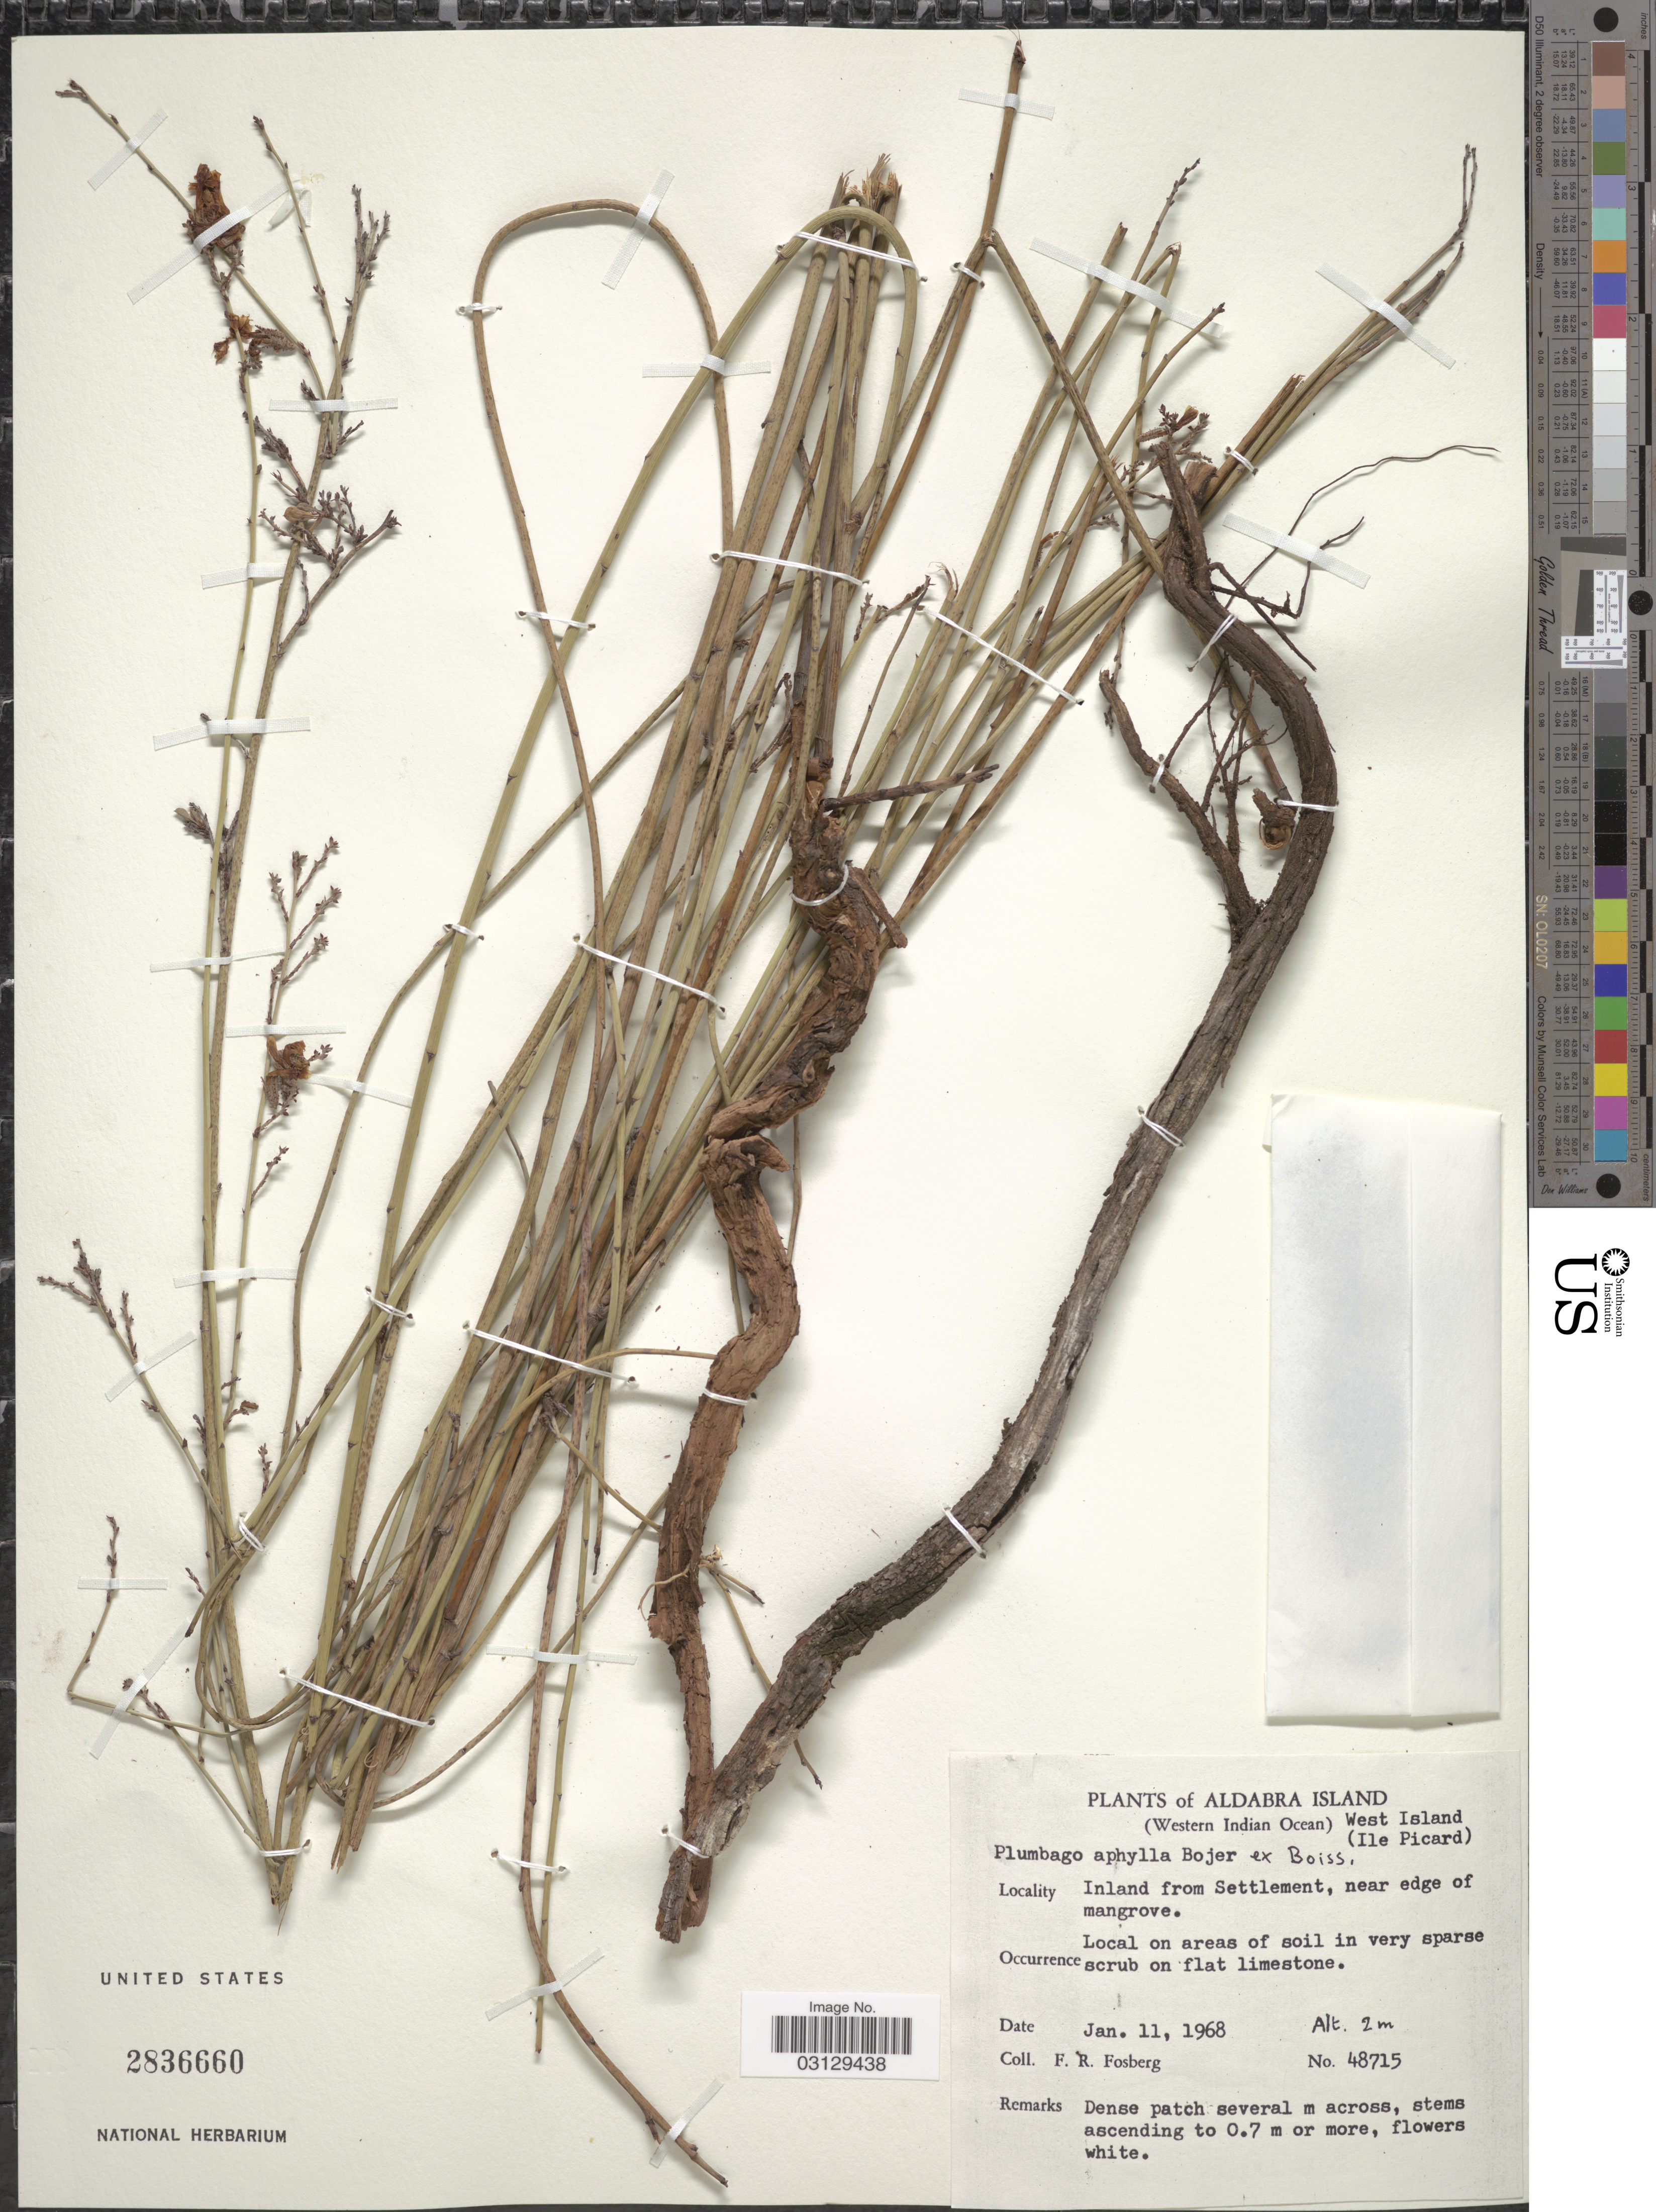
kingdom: Plantae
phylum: Tracheophyta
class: Magnoliopsida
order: Caryophyllales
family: Plumbaginaceae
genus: Plumbago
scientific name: Plumbago aphylla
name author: Bojer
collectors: F. R. Fosberg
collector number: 48715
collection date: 1968-01-11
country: Seychelles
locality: Aldabra Island (Western Indian Ocean) West Island (Ile Picard). Inland from Settlement, near edge of mangrove.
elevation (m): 2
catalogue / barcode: US 2836660